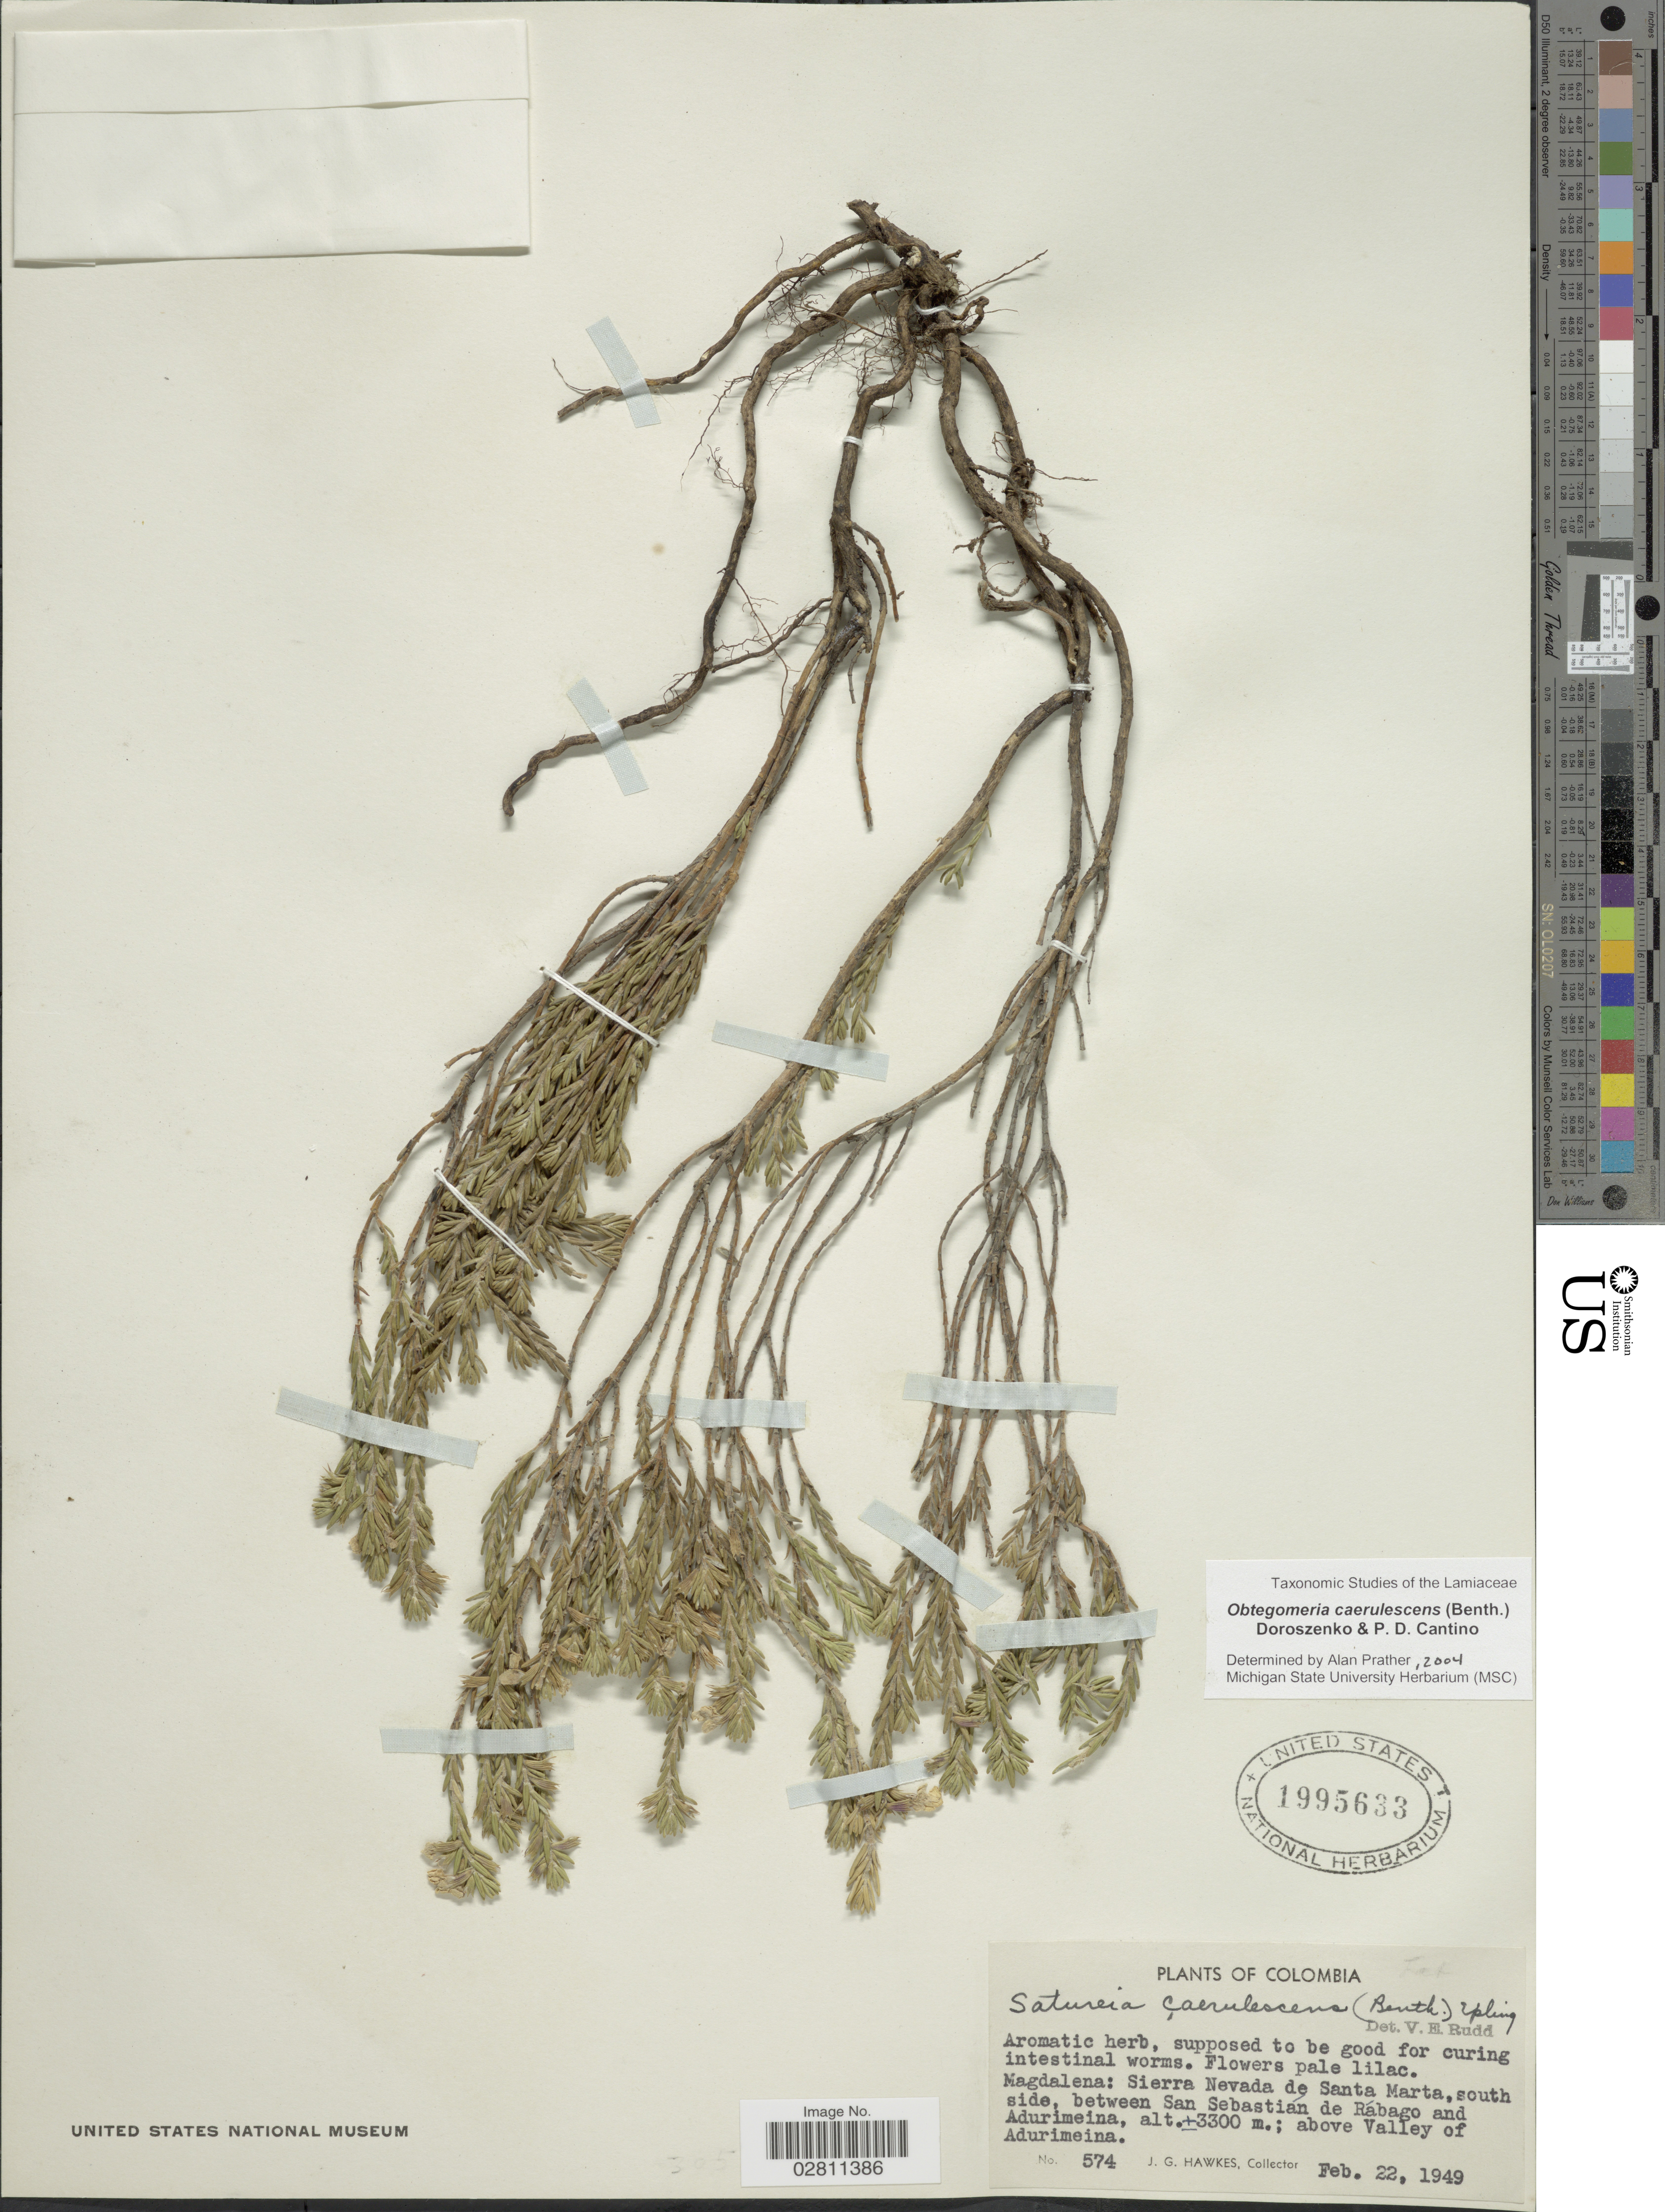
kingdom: Plantae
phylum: Tracheophyta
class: Magnoliopsida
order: Lamiales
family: Lamiaceae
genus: Obtegomeria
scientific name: Obtegomeria caerulescens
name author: (Benth.) Doroszenko & P.D. Cantino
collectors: J. Hawkes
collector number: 574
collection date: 1949-02-22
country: Colombia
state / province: Magdalena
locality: Sierra Nevada de Santa Marta, south side, between San Sebastián de Rábago and Adurimeina; above Valley of Adurimeina.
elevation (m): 3300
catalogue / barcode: US 1995633